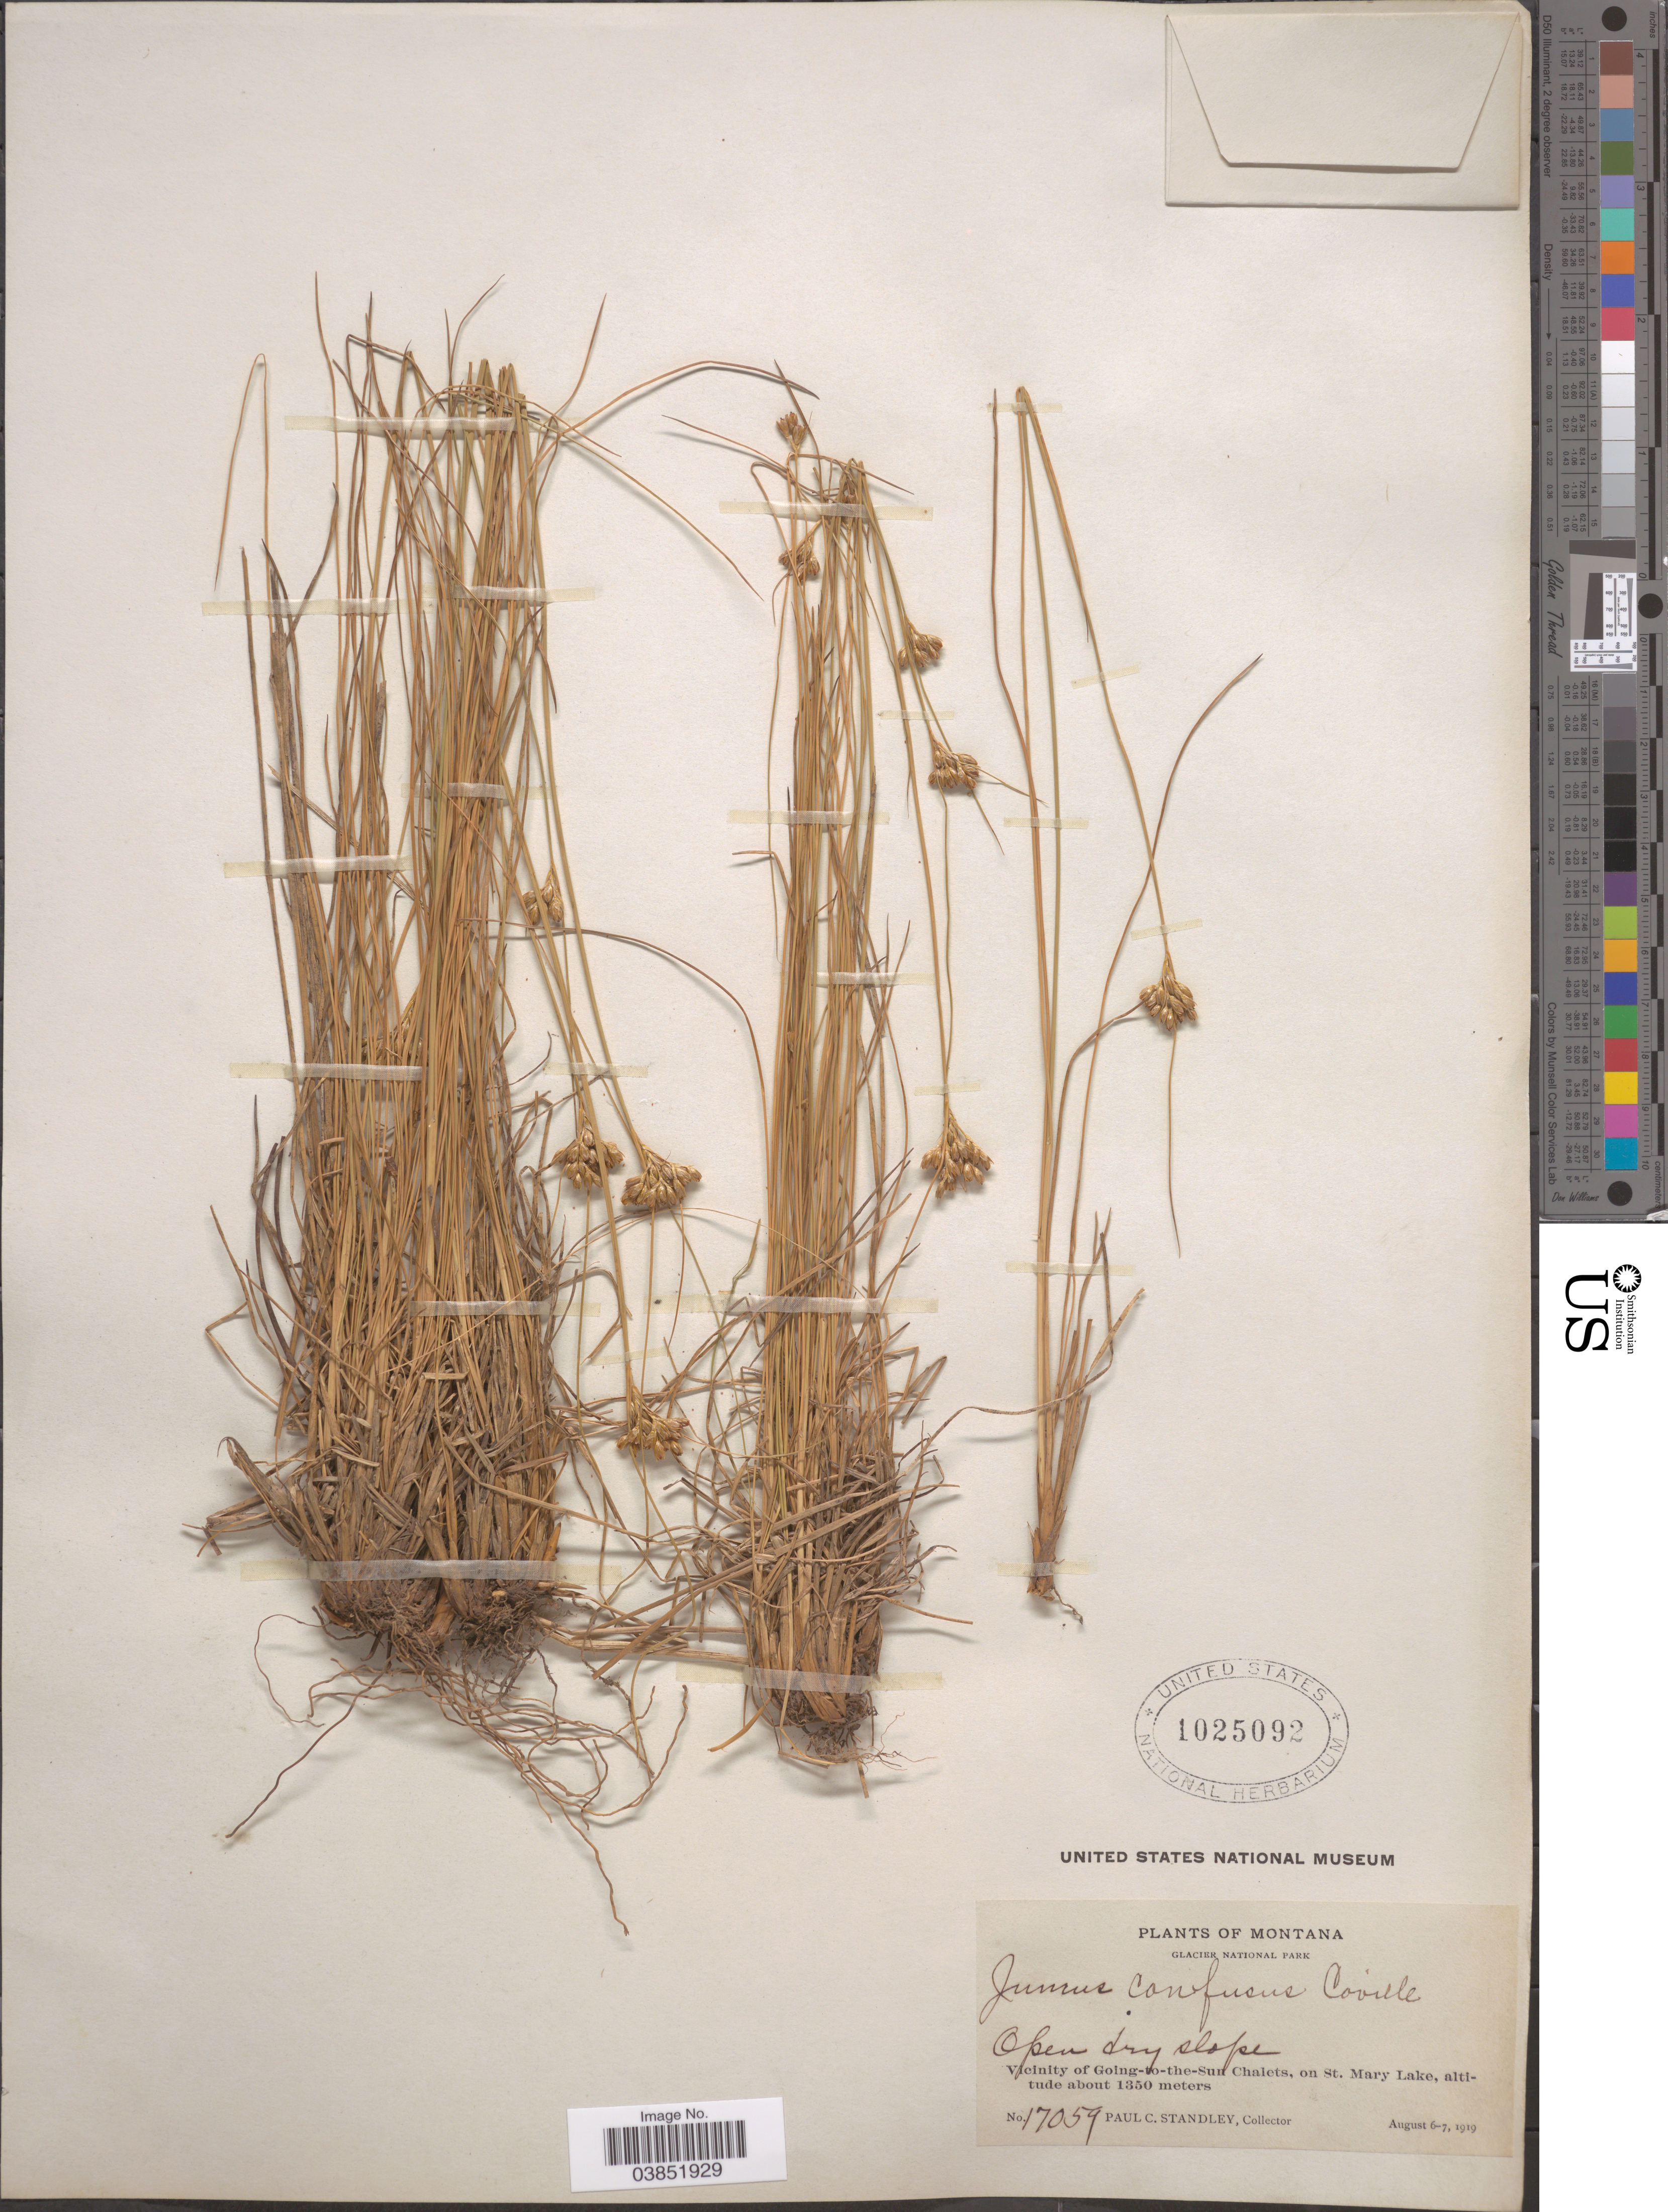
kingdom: Plantae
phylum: Tracheophyta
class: Liliopsida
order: Poales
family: Juncaceae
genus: Juncus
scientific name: Juncus confusus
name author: Coville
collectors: P. C. Standley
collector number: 17059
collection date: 1919-08-06/1919-08-07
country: United States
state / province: Montana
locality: Glacier National Park. Vicinity of Going-to-the-Sun Chalets, on St. Mary Lake.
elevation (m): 1350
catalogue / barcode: US 1025092